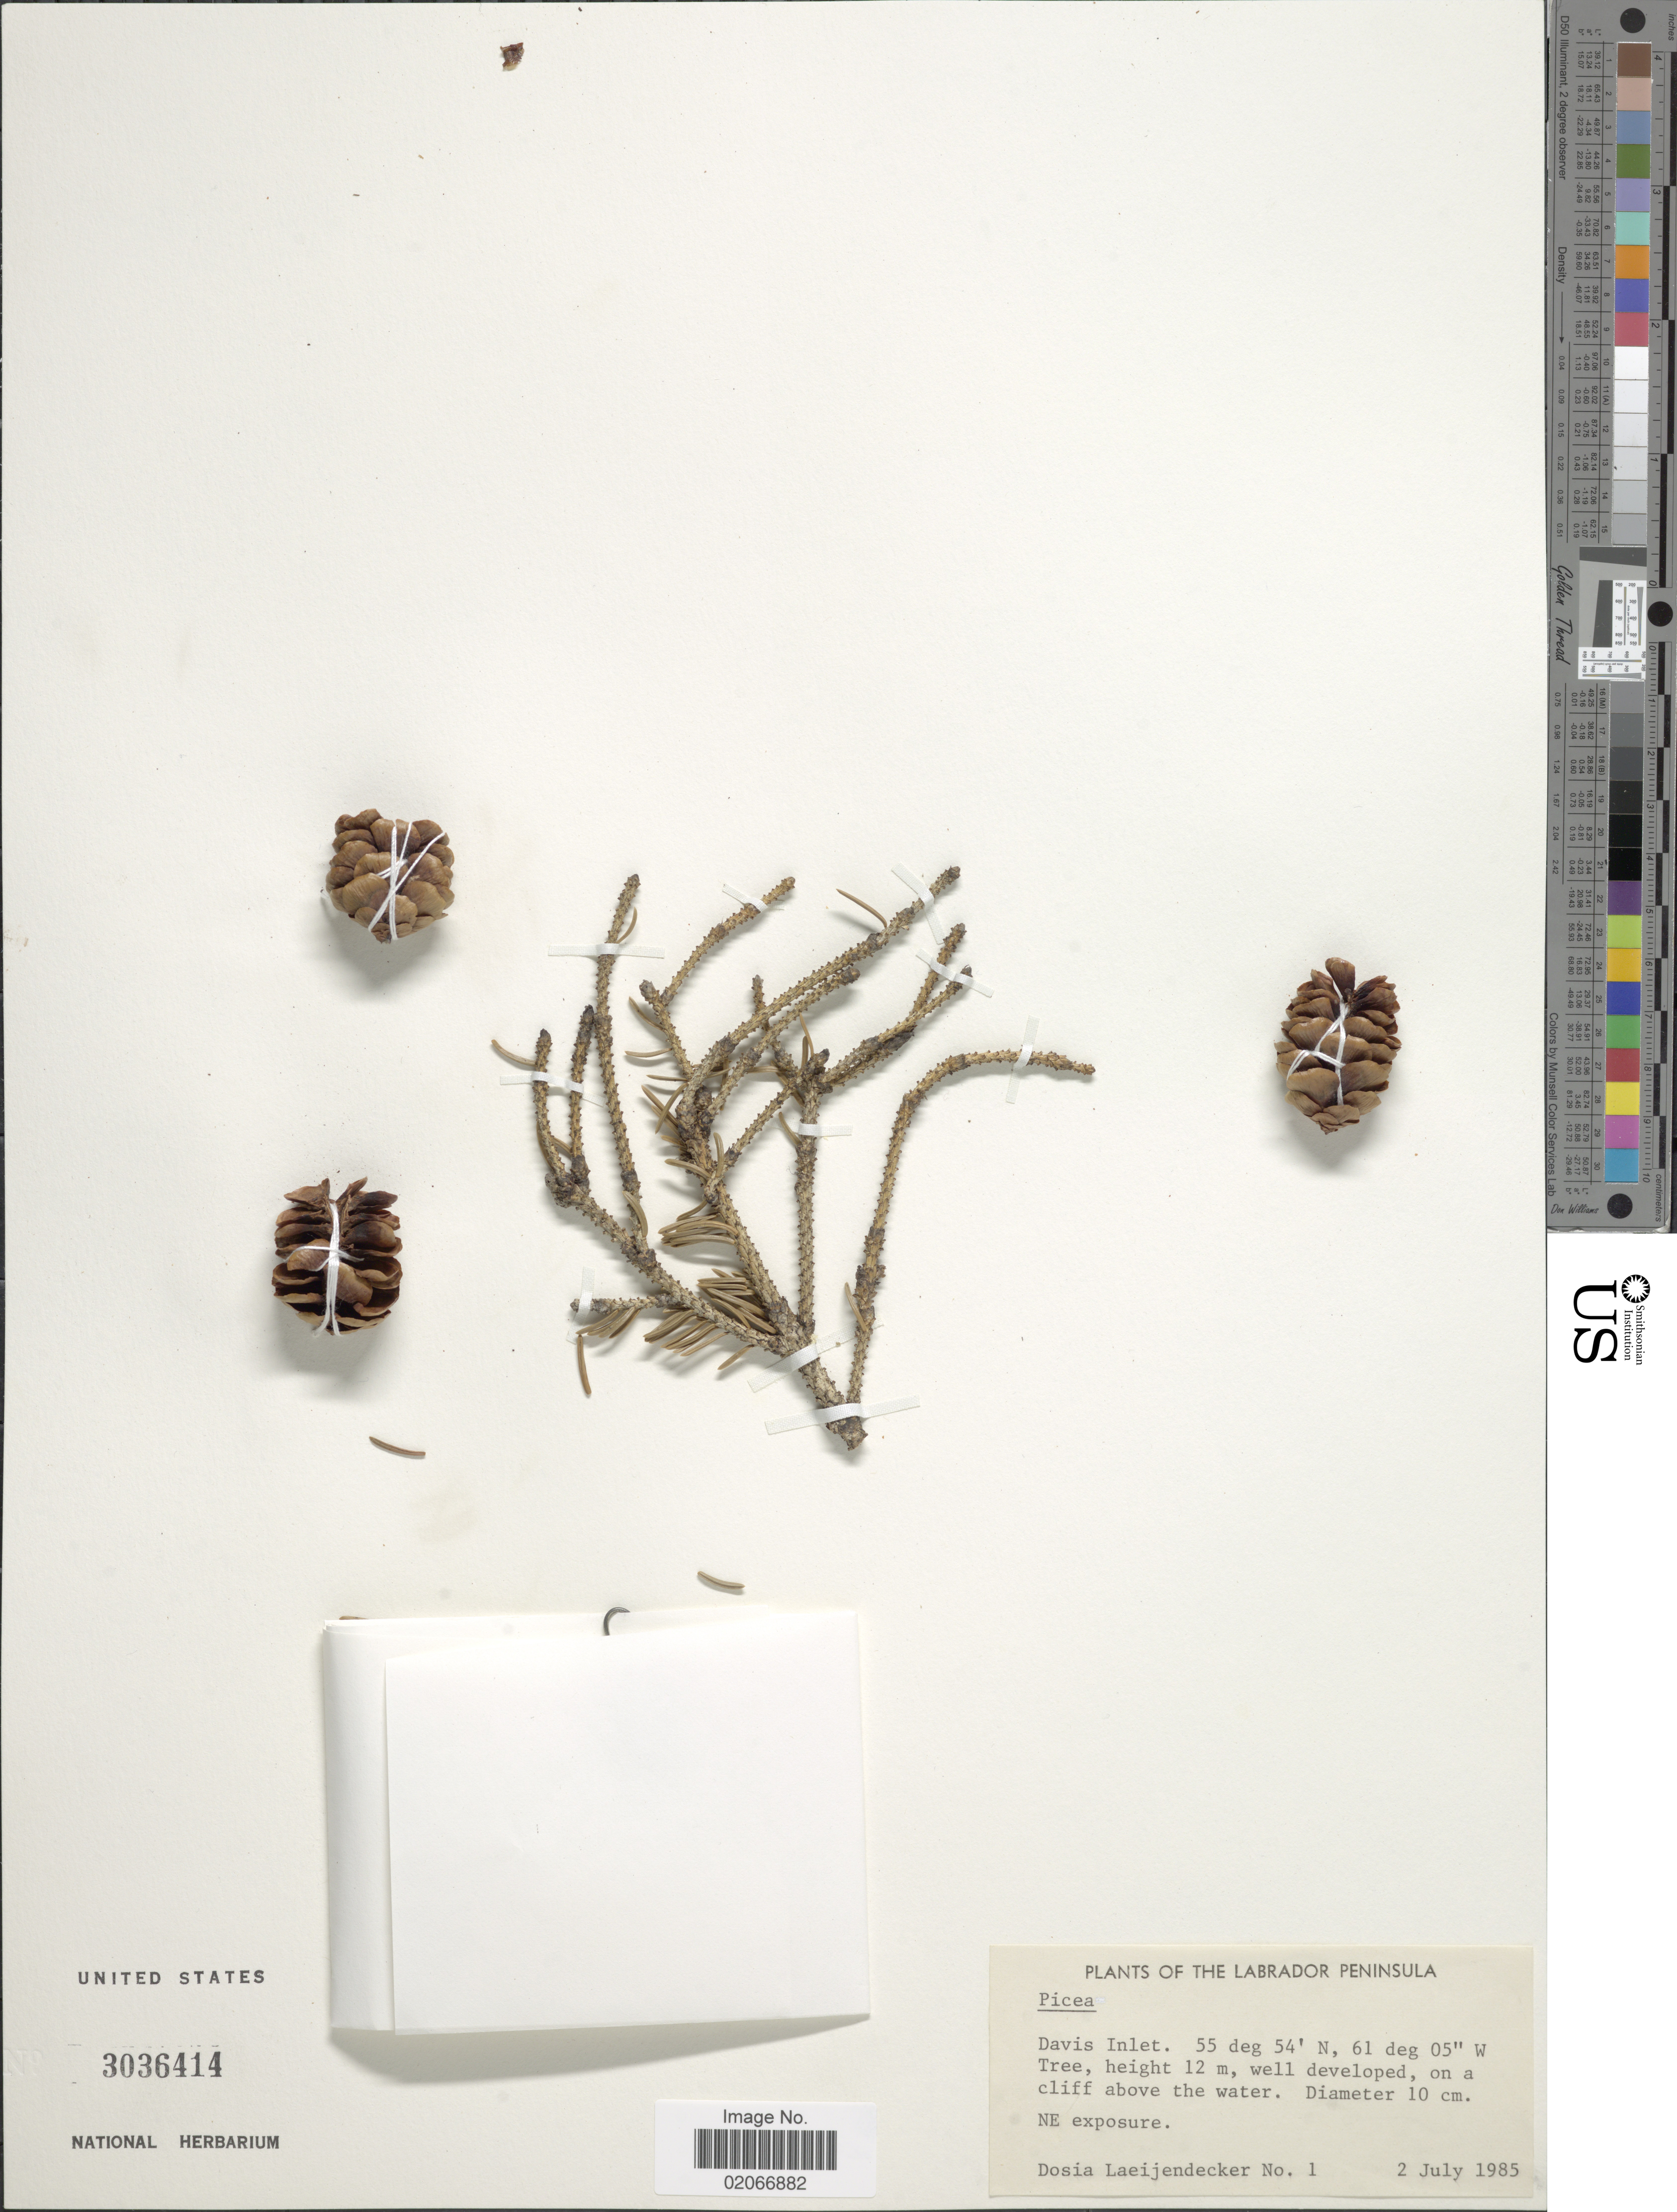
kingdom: Plantae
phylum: Tracheophyta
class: Pinopsida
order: Pinales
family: Pinaceae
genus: Picea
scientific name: Picea sp.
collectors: D. Laeijendecker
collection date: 1985-07-02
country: Canada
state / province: Newfoundland and Labrador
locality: Labrador Peninsula. Davis Inlet. NE exposure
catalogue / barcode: US 3036414